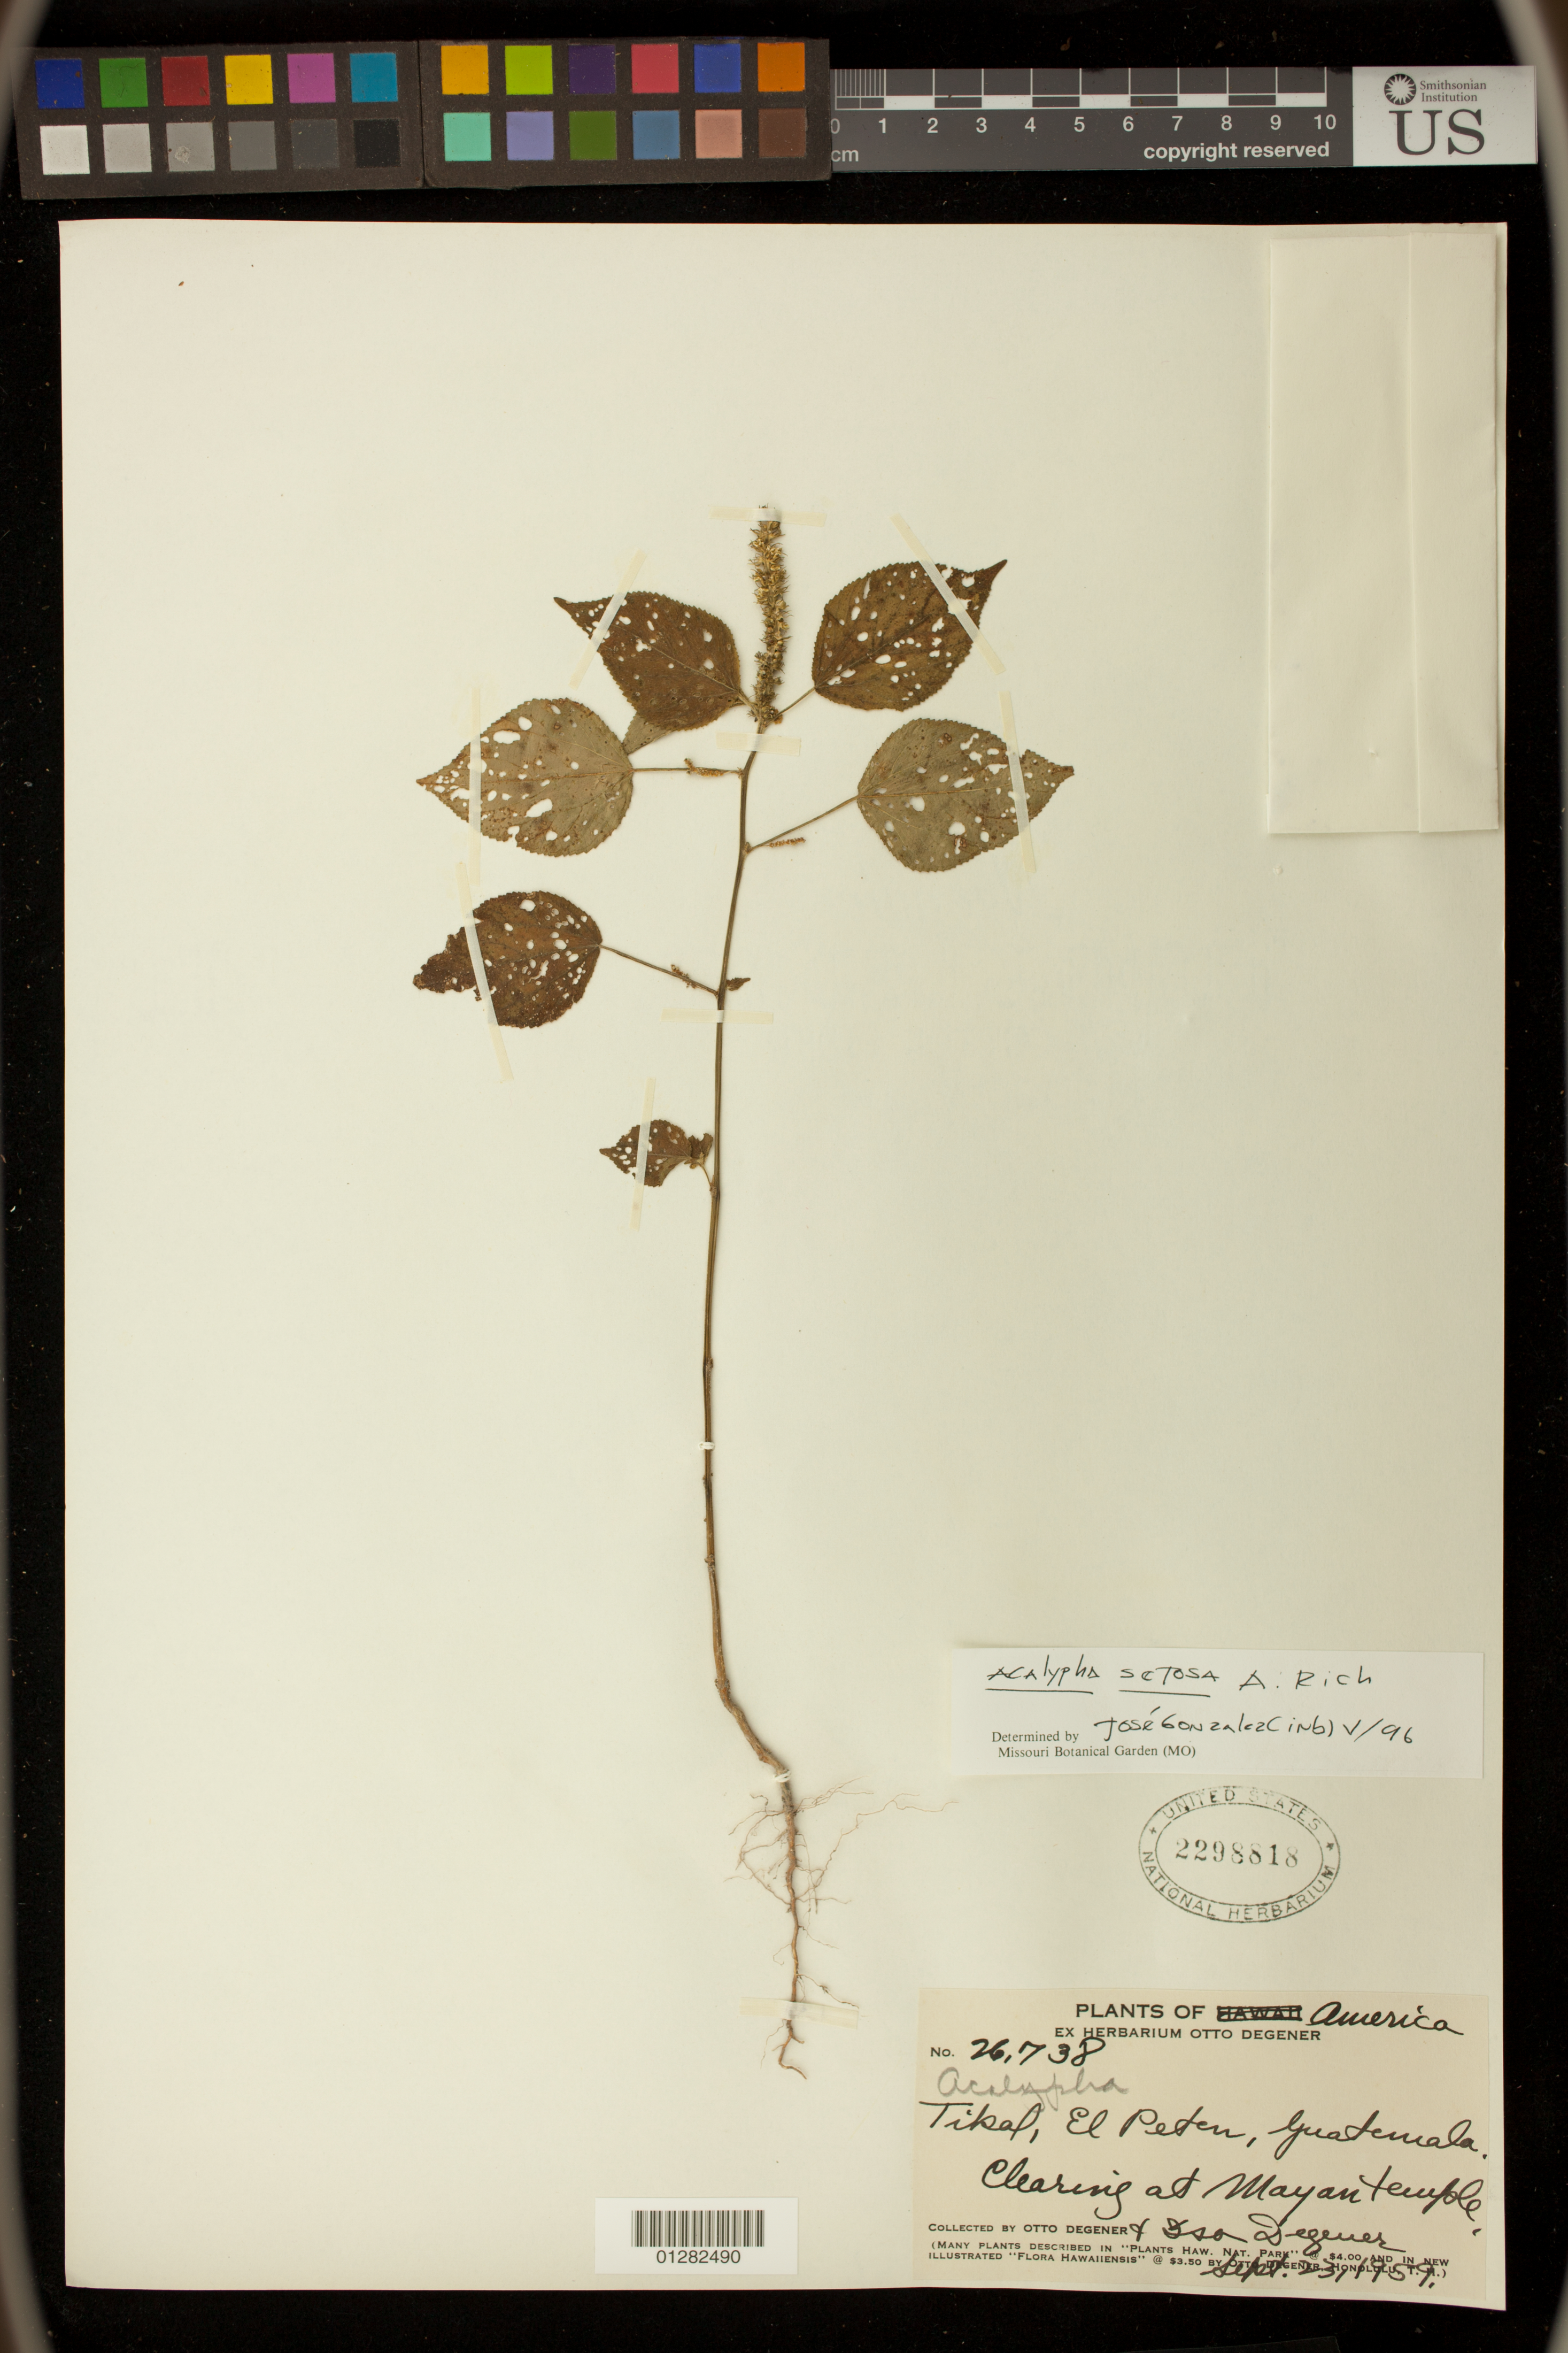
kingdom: Plantae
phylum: Tracheophyta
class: Magnoliopsida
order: Malpighiales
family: Euphorbiaceae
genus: Acalypha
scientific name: Acalypha setosa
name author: A. Rich.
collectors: J. V. Santos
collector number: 26738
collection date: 1959-09-23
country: Guatemala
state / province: El Petén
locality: Tikal, El Peten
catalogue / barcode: US 2298818